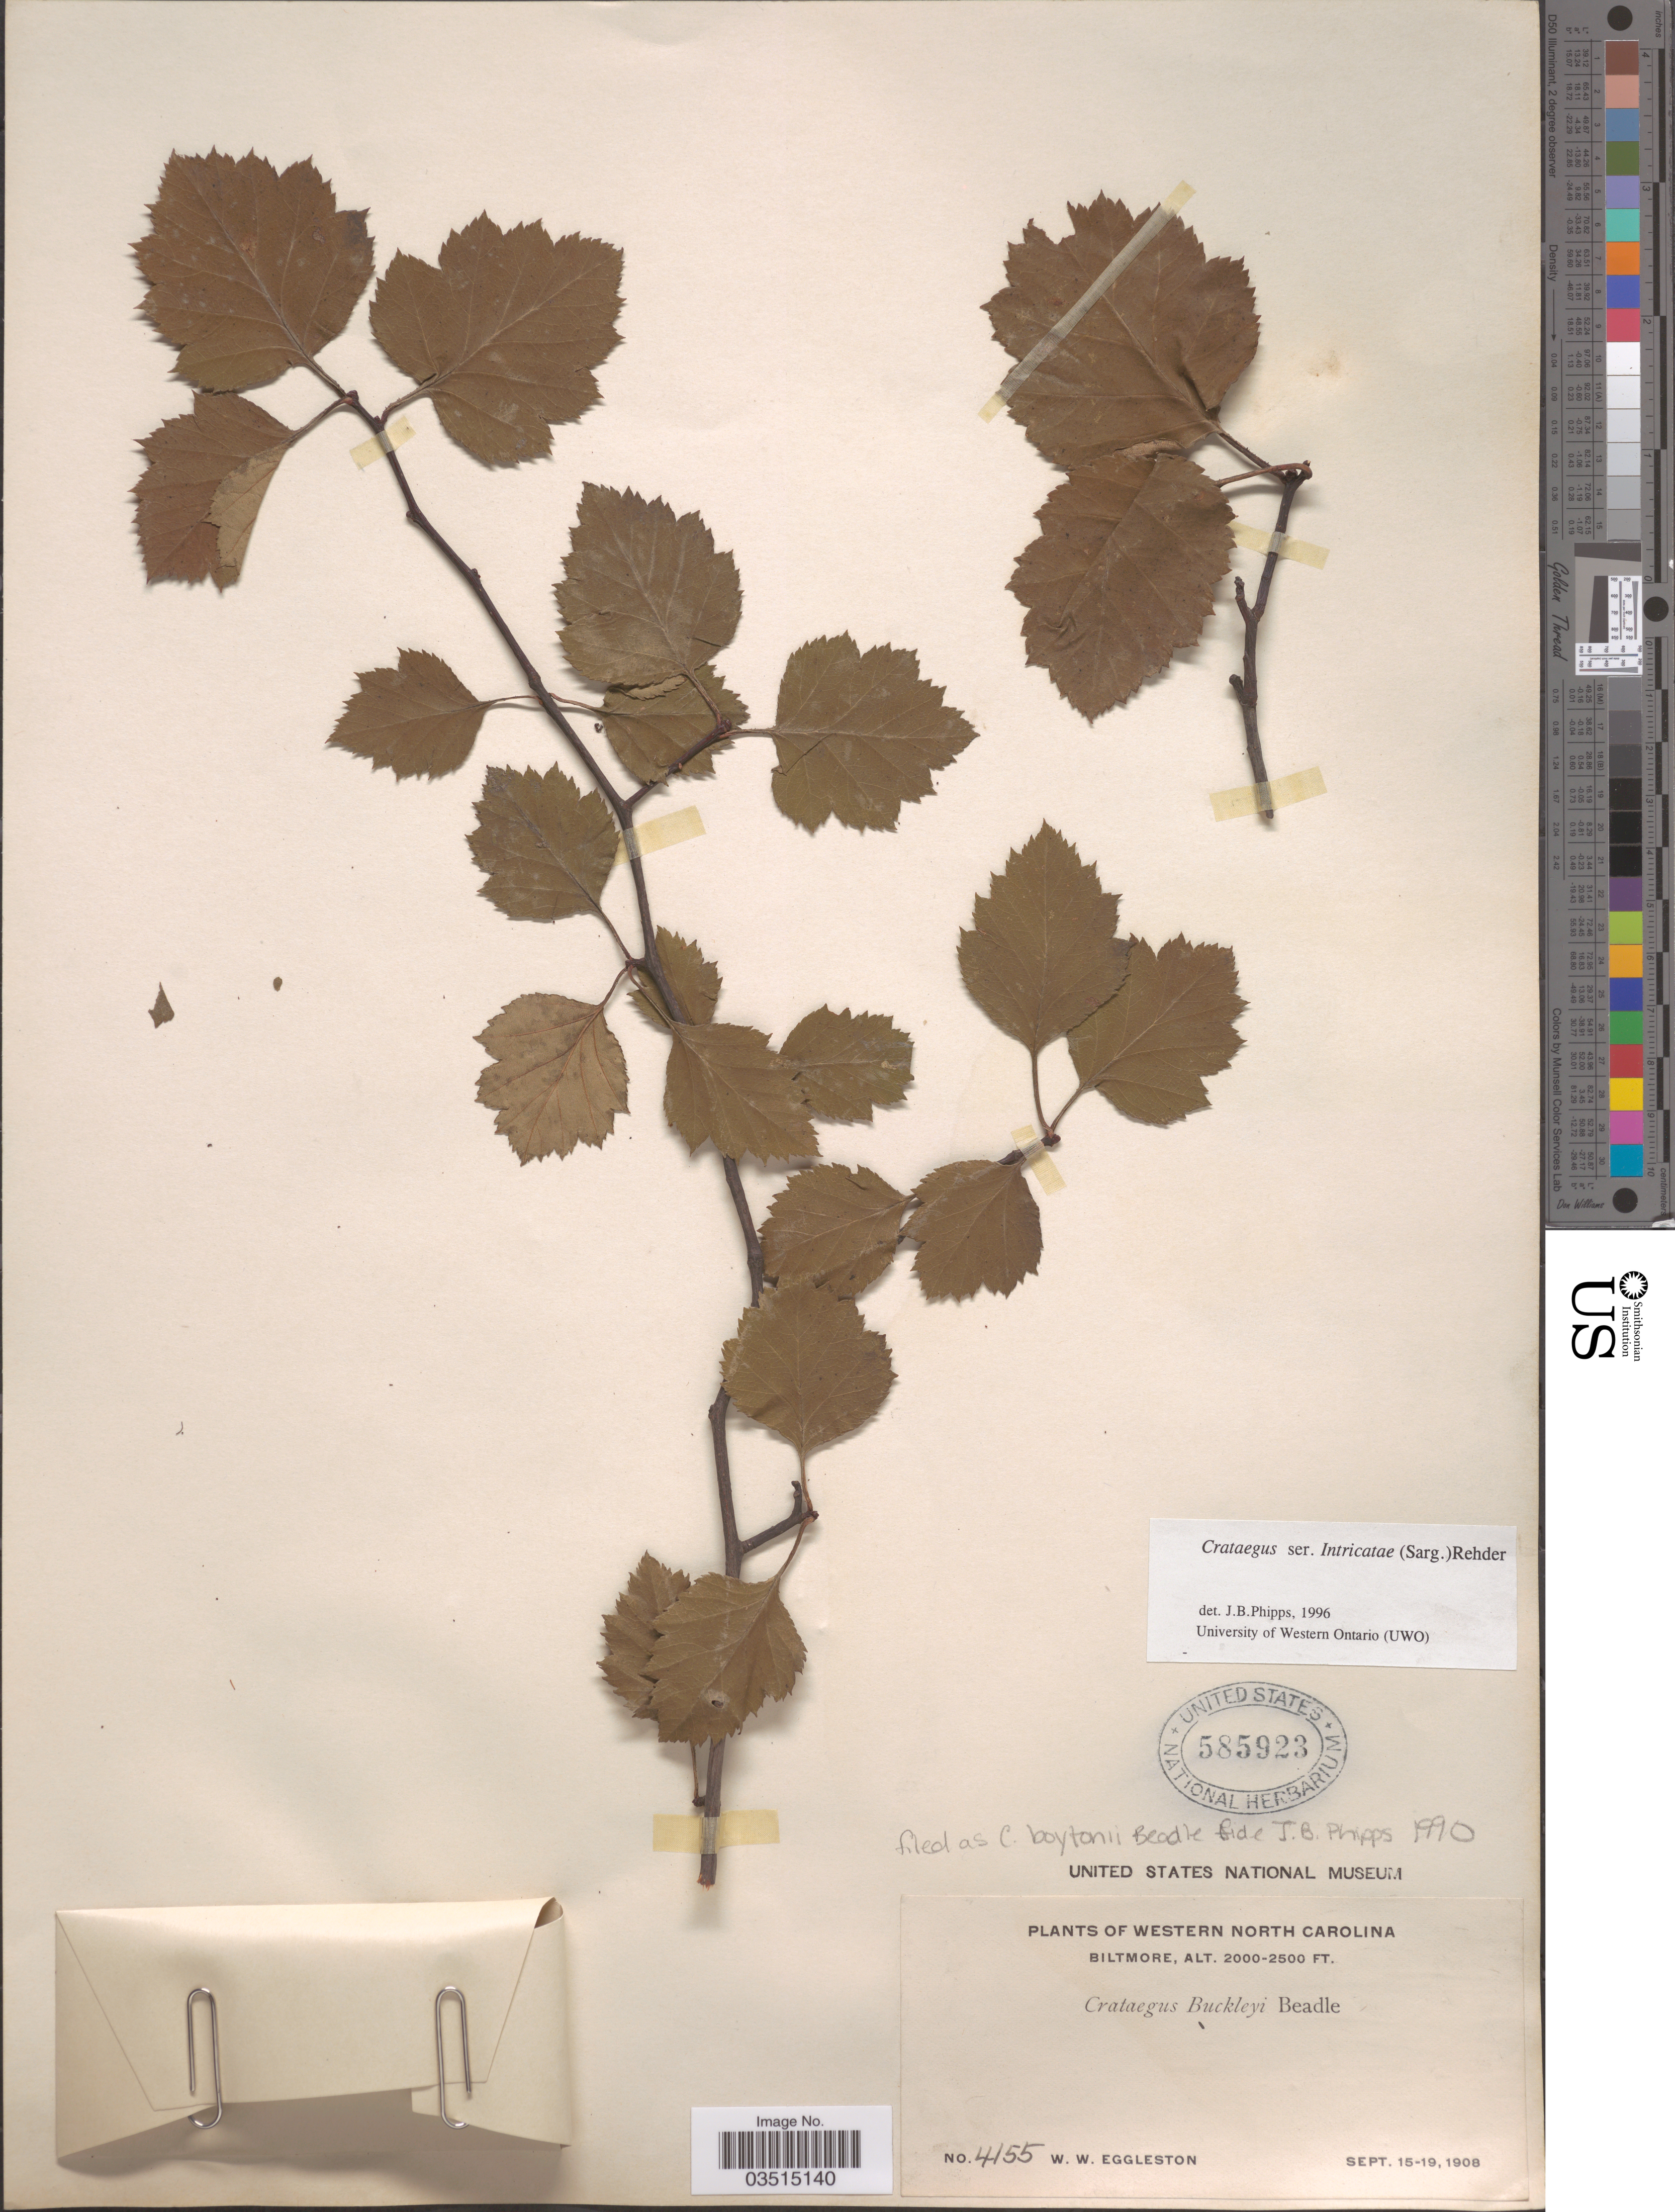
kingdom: Plantae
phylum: Tracheophyta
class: Magnoliopsida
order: Rosales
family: Rosaceae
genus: Crataegus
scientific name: Crataegus intricata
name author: Lange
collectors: W. W. Eggleston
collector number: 4155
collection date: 1908-09-15/1908-09-19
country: United States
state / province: North Carolina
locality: Western North Carolina.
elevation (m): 610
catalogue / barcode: US 585923